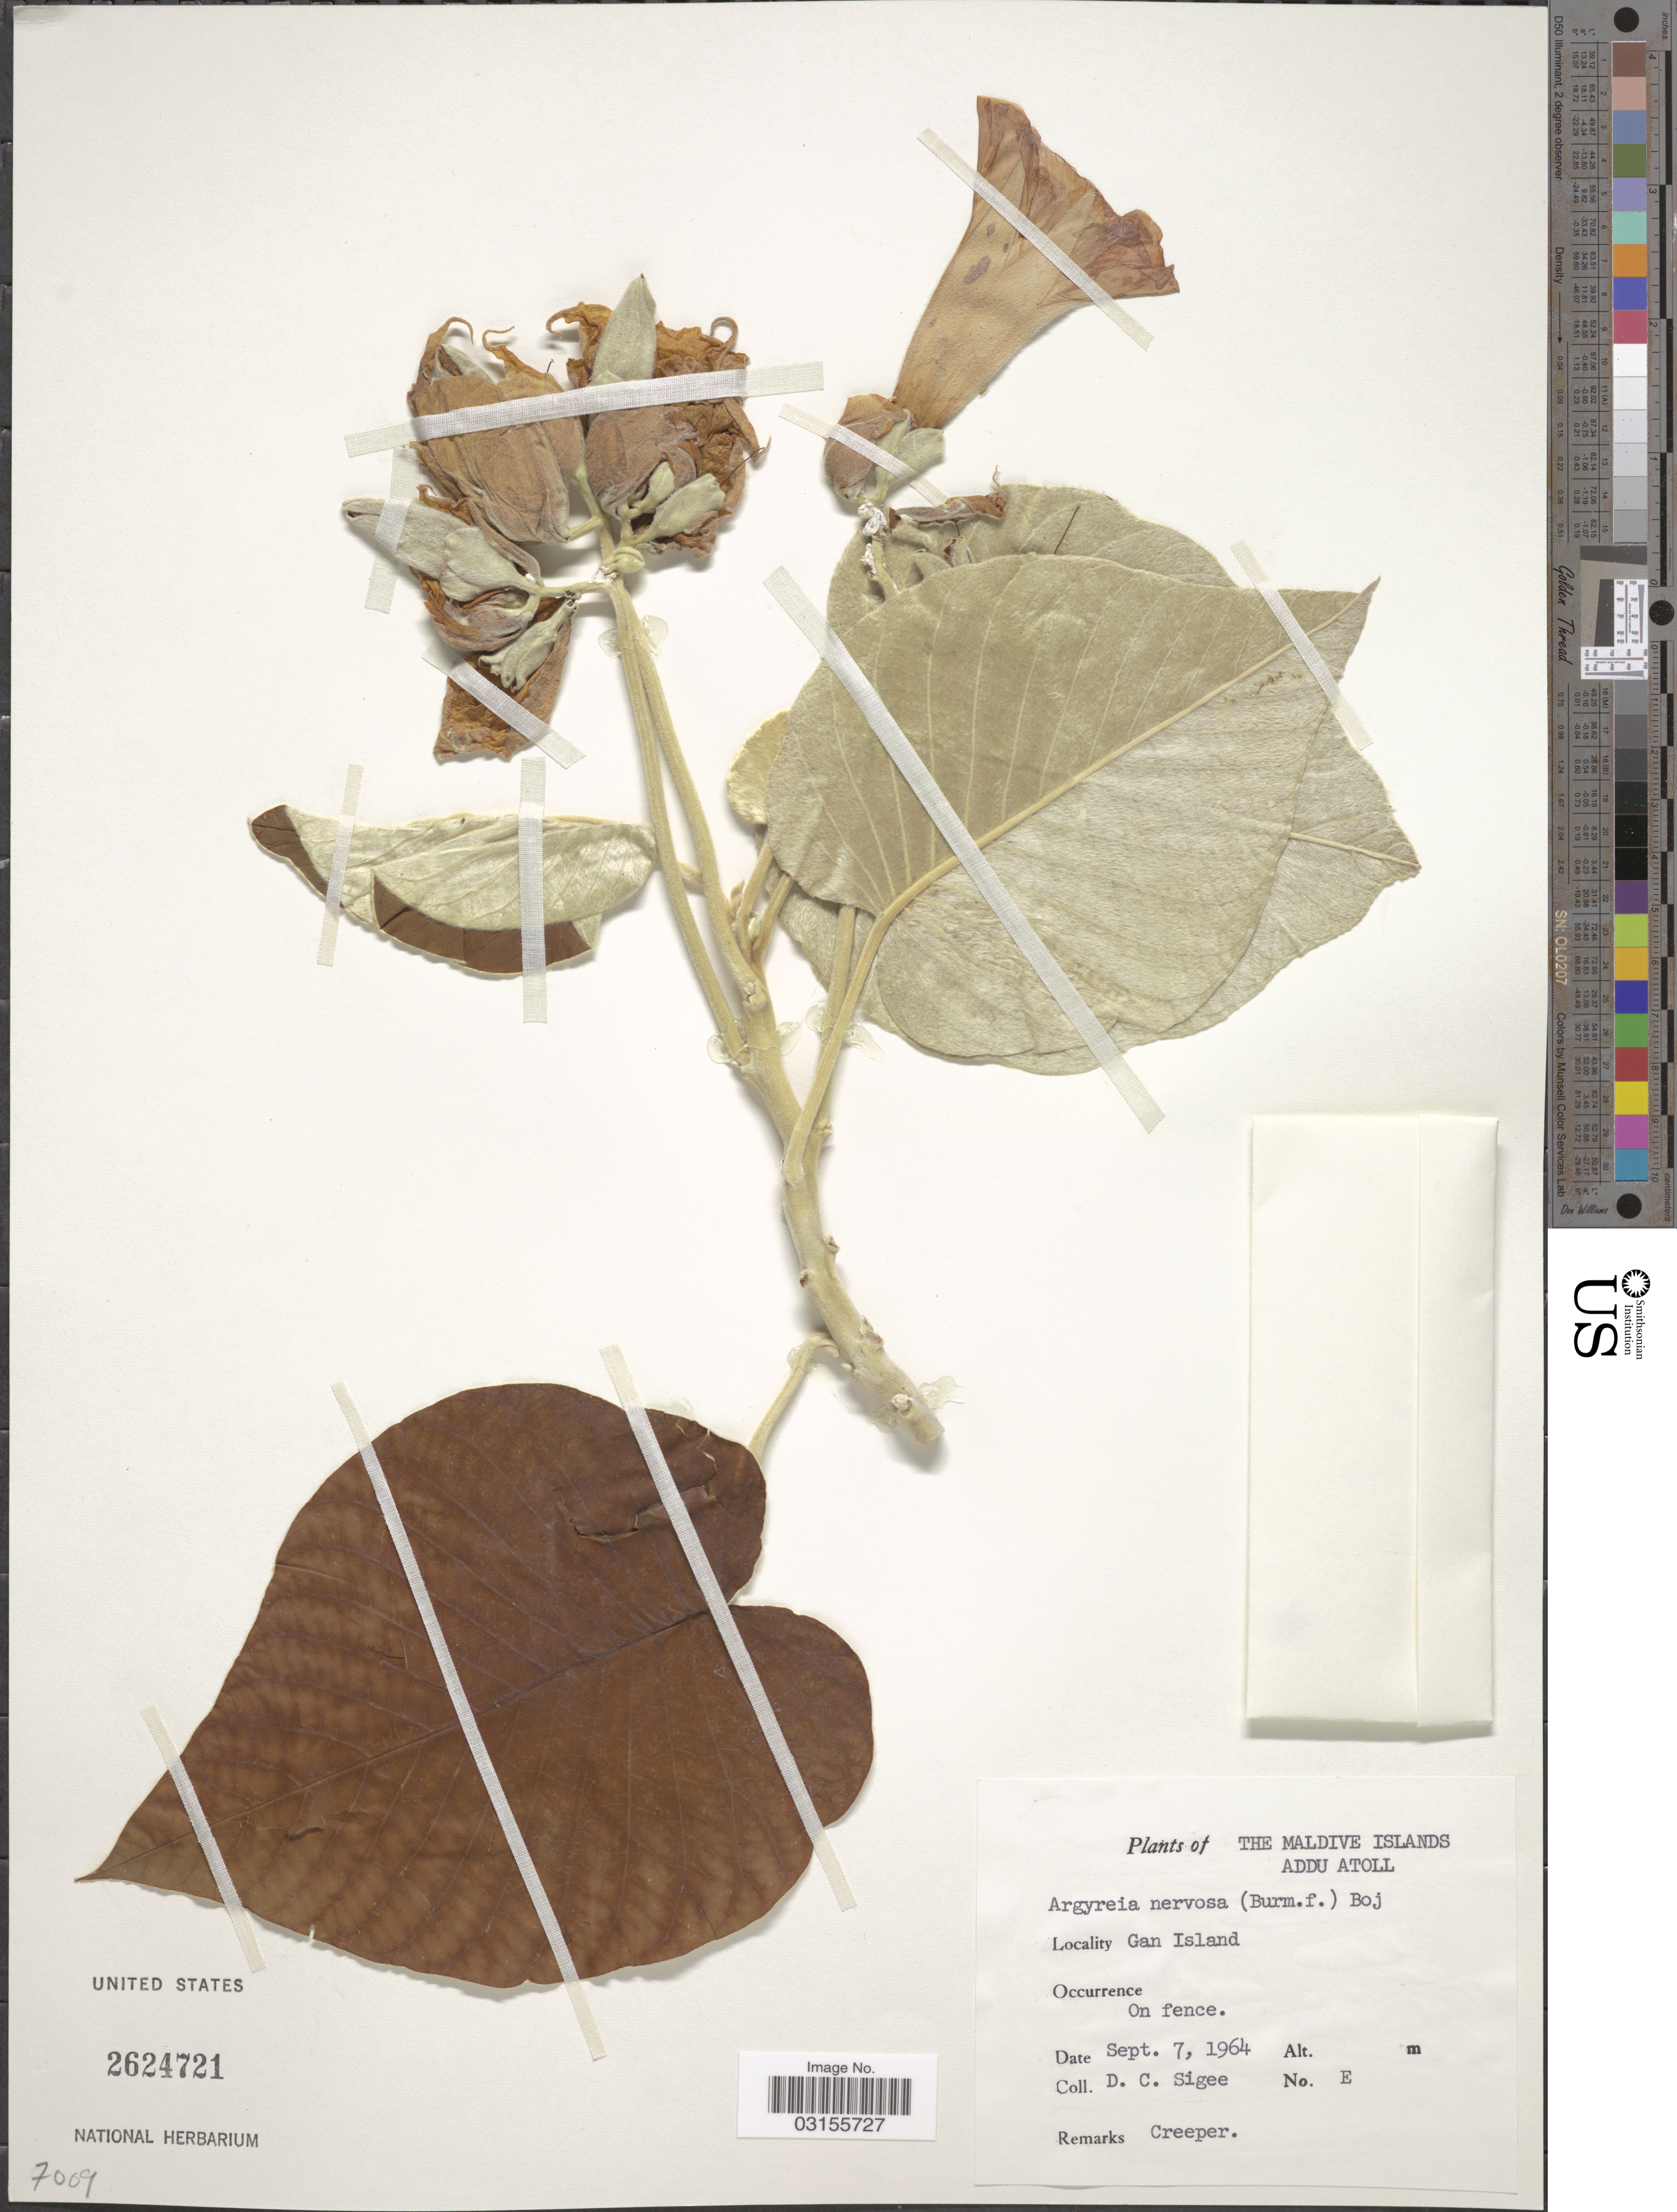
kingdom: Plantae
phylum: Tracheophyta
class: Magnoliopsida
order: Solanales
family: Convolvulaceae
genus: Argyreia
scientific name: Argyreia nervosa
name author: (Burm. f.) Bojer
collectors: D. C. Sigee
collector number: E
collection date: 1964-09-07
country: Maldive Islands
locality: Addu Atoll. Gan Island.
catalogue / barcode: US 2624721